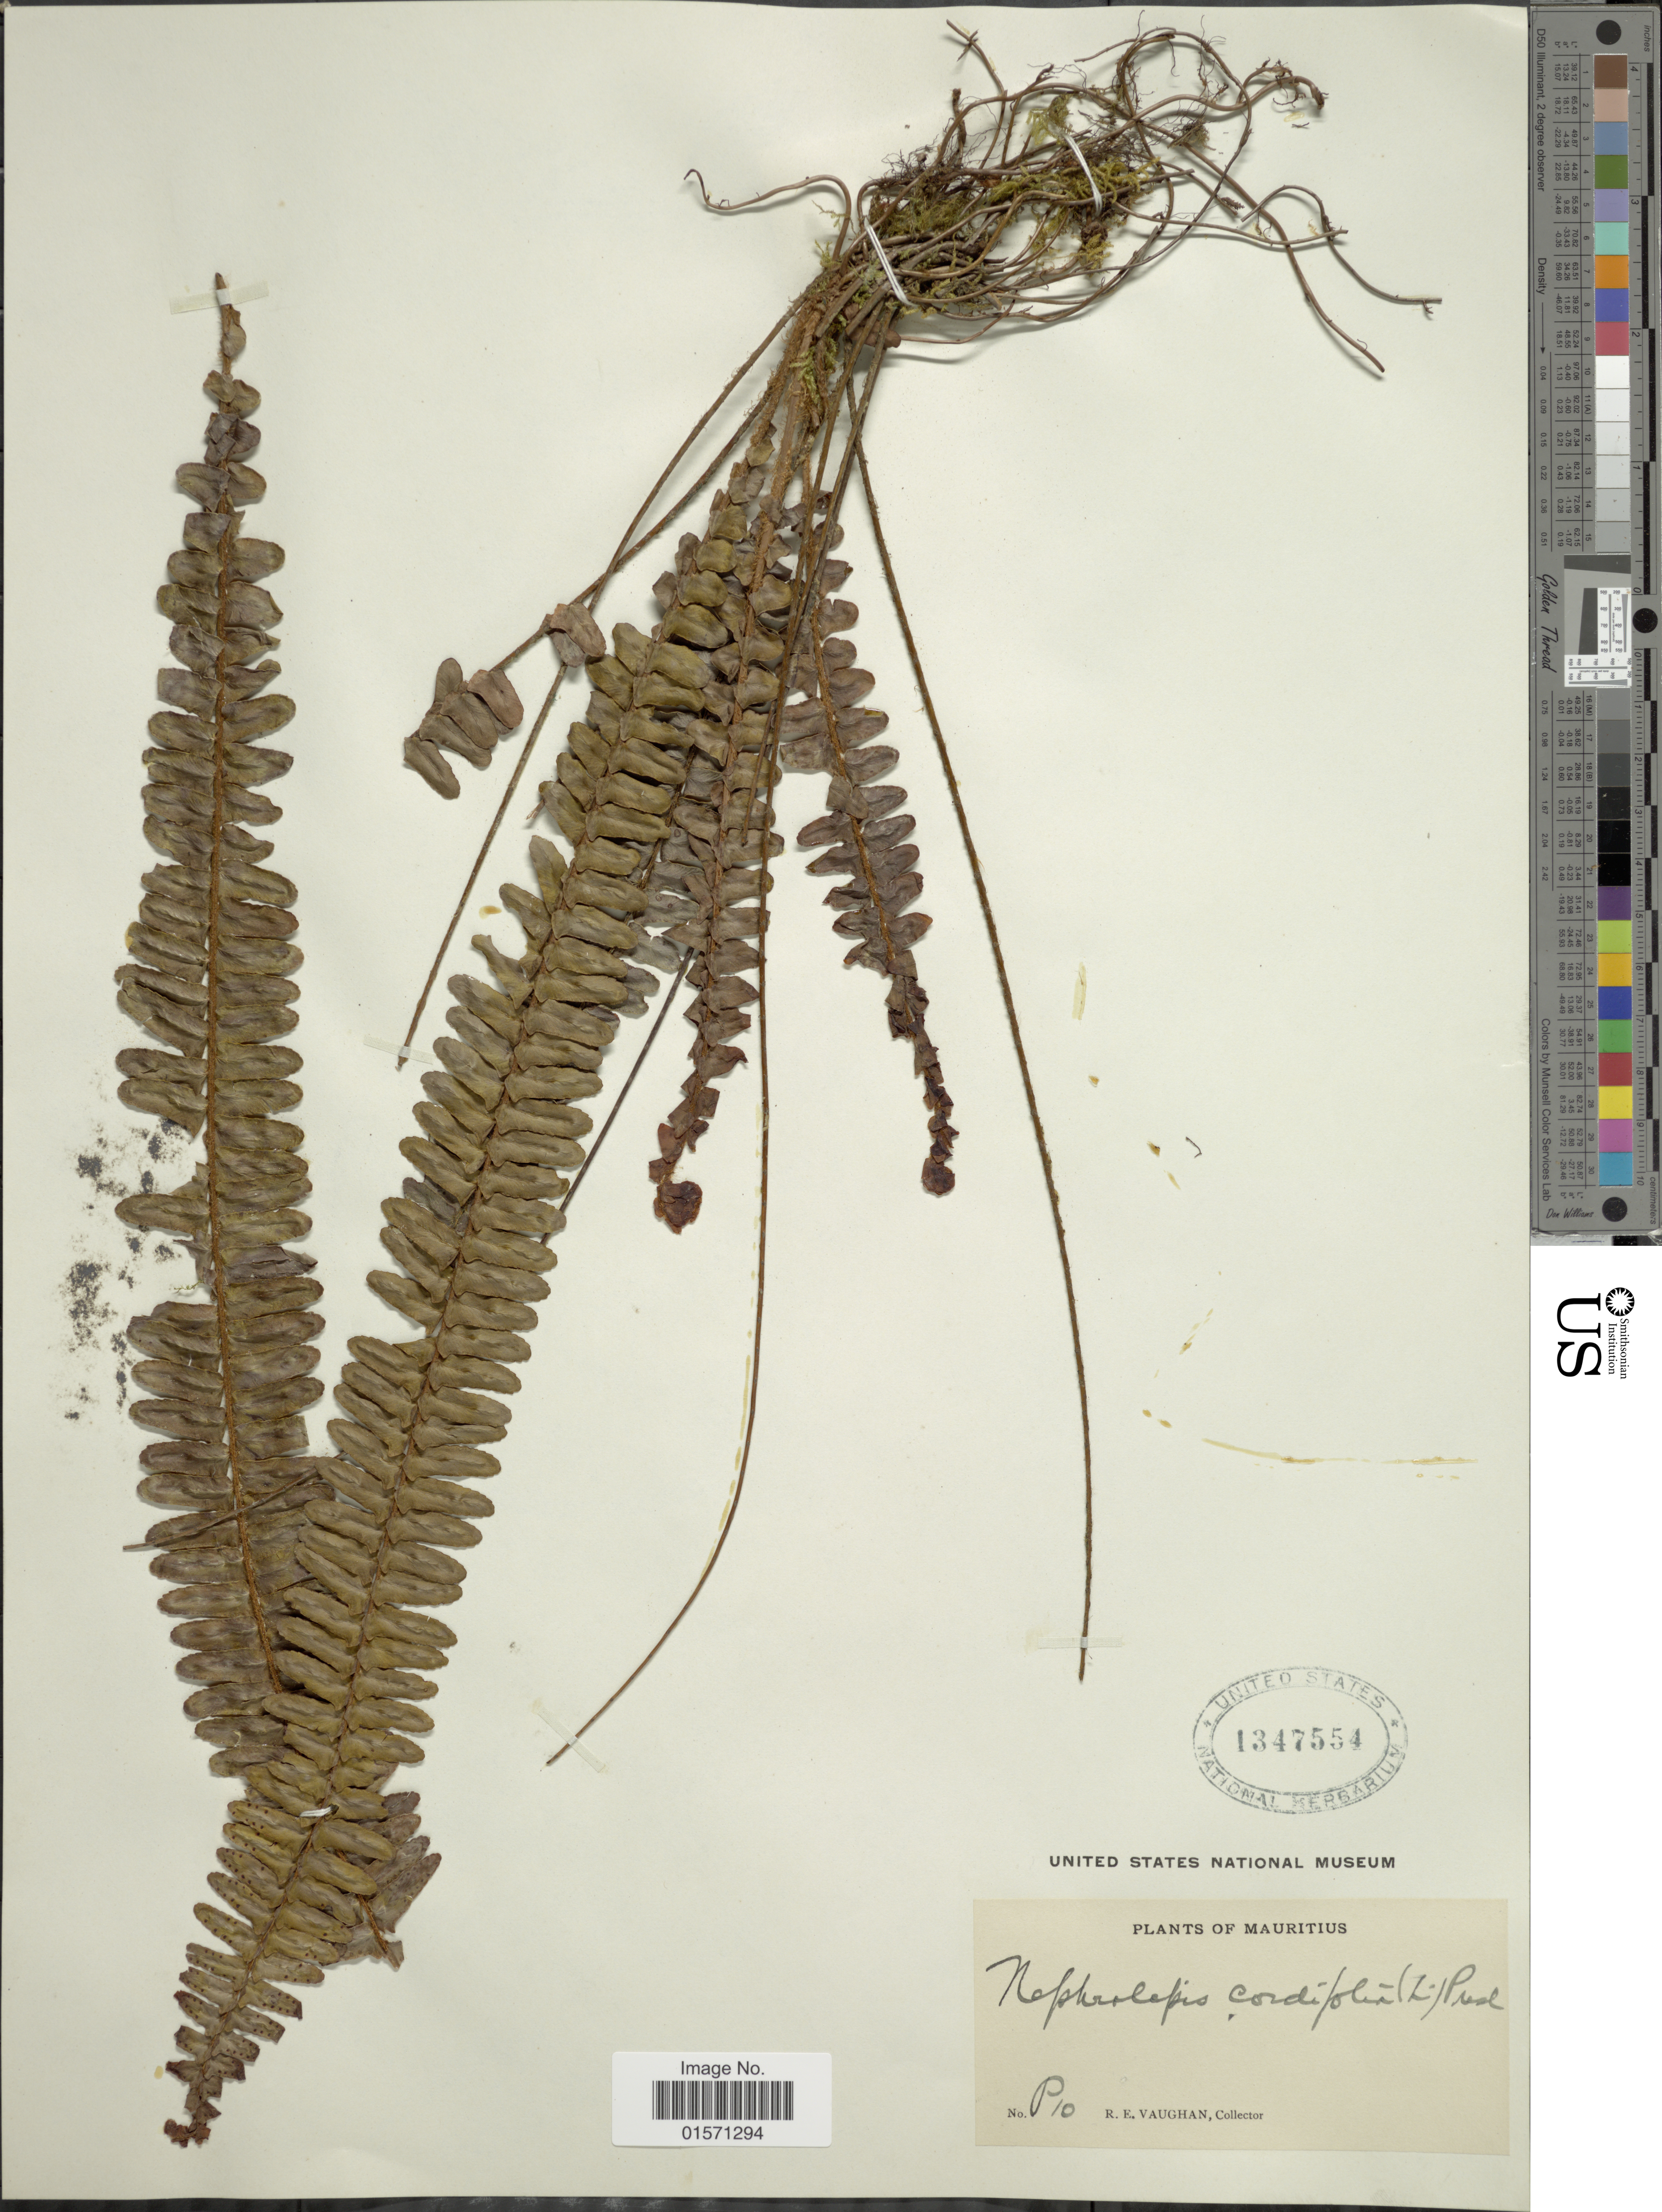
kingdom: Plantae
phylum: Tracheophyta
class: Polypodiopsida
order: Polypodiales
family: Nephrolepidaceae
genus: Nephrolepis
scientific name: Nephrolepis tuberosa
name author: (Willd.) C. Presl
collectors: R. Vaughan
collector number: P10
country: Mauritius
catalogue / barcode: US 1347554